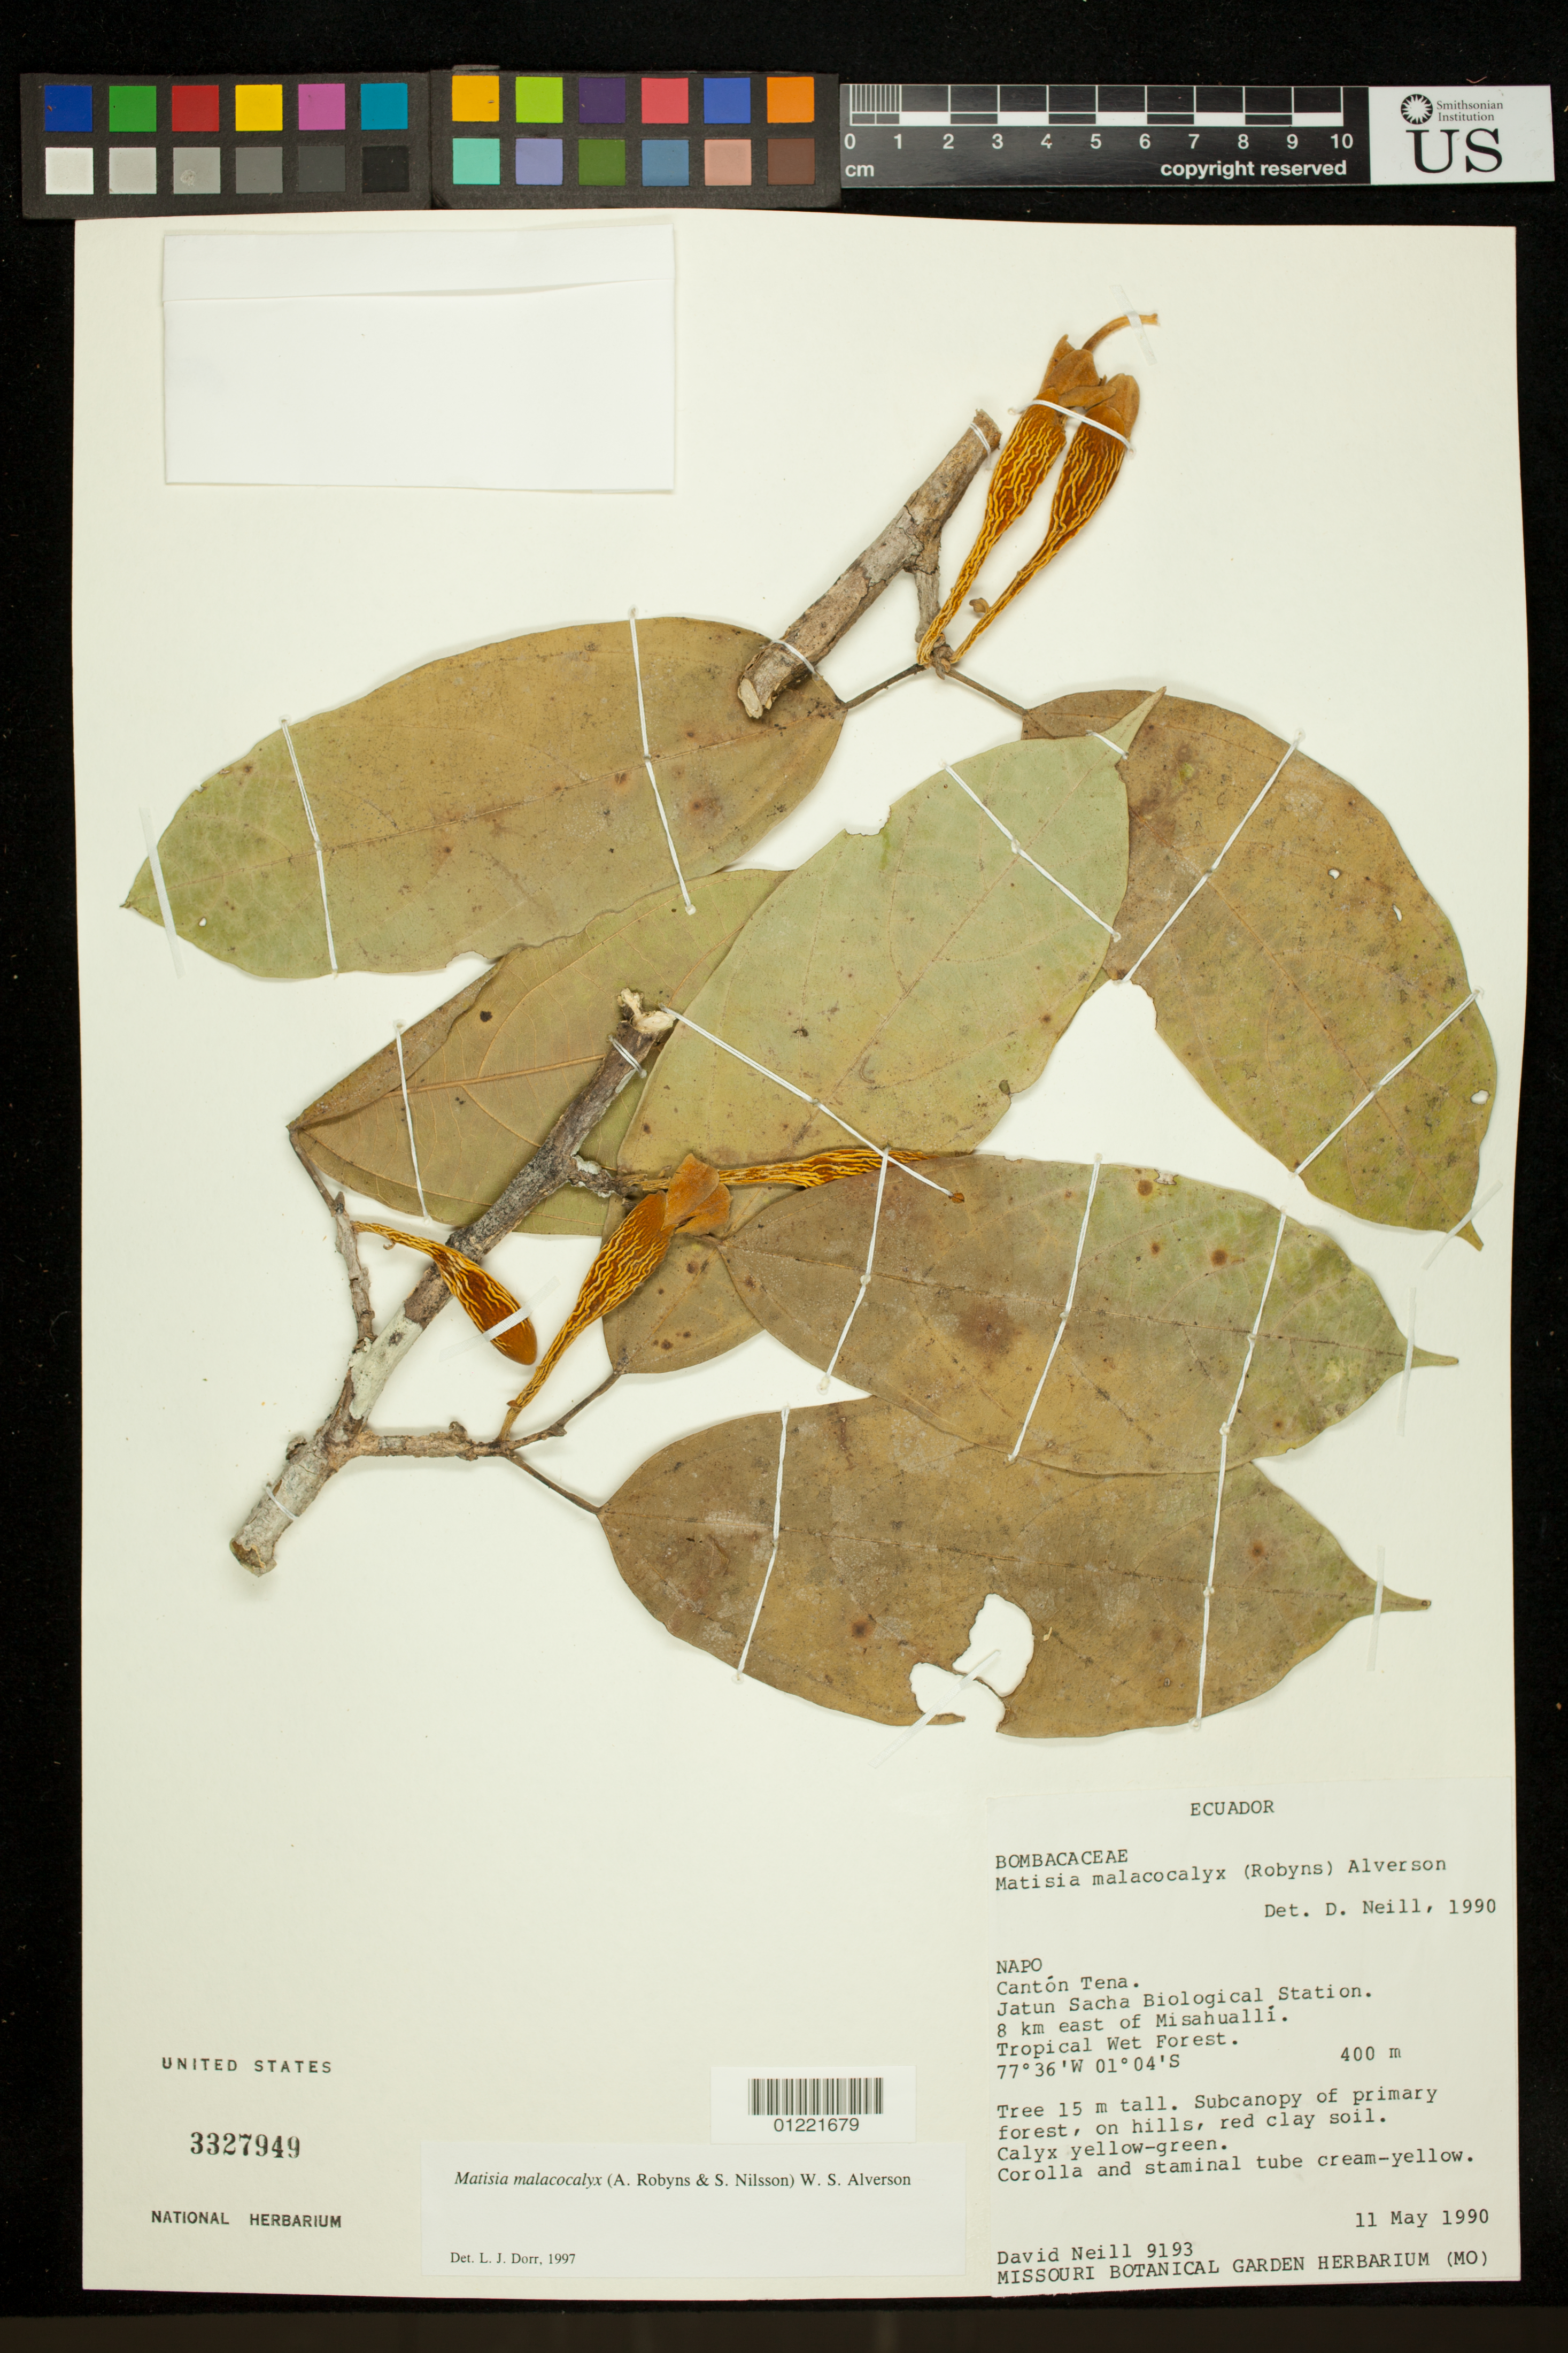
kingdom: Plantae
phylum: Tracheophyta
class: Magnoliopsida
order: Malvales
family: Malvaceae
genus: Matisia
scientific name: Matisia malacocalyx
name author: (A. Robyns & S. Nilsson) W.S. Alverson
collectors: D. A. Neill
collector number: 9193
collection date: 1990-05-11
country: Ecuador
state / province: Napo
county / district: Tena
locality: Jatun Sacha Biological Station. 8 km east of Misahualli. Tropical Wet Forest.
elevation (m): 400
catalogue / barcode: US 3327949